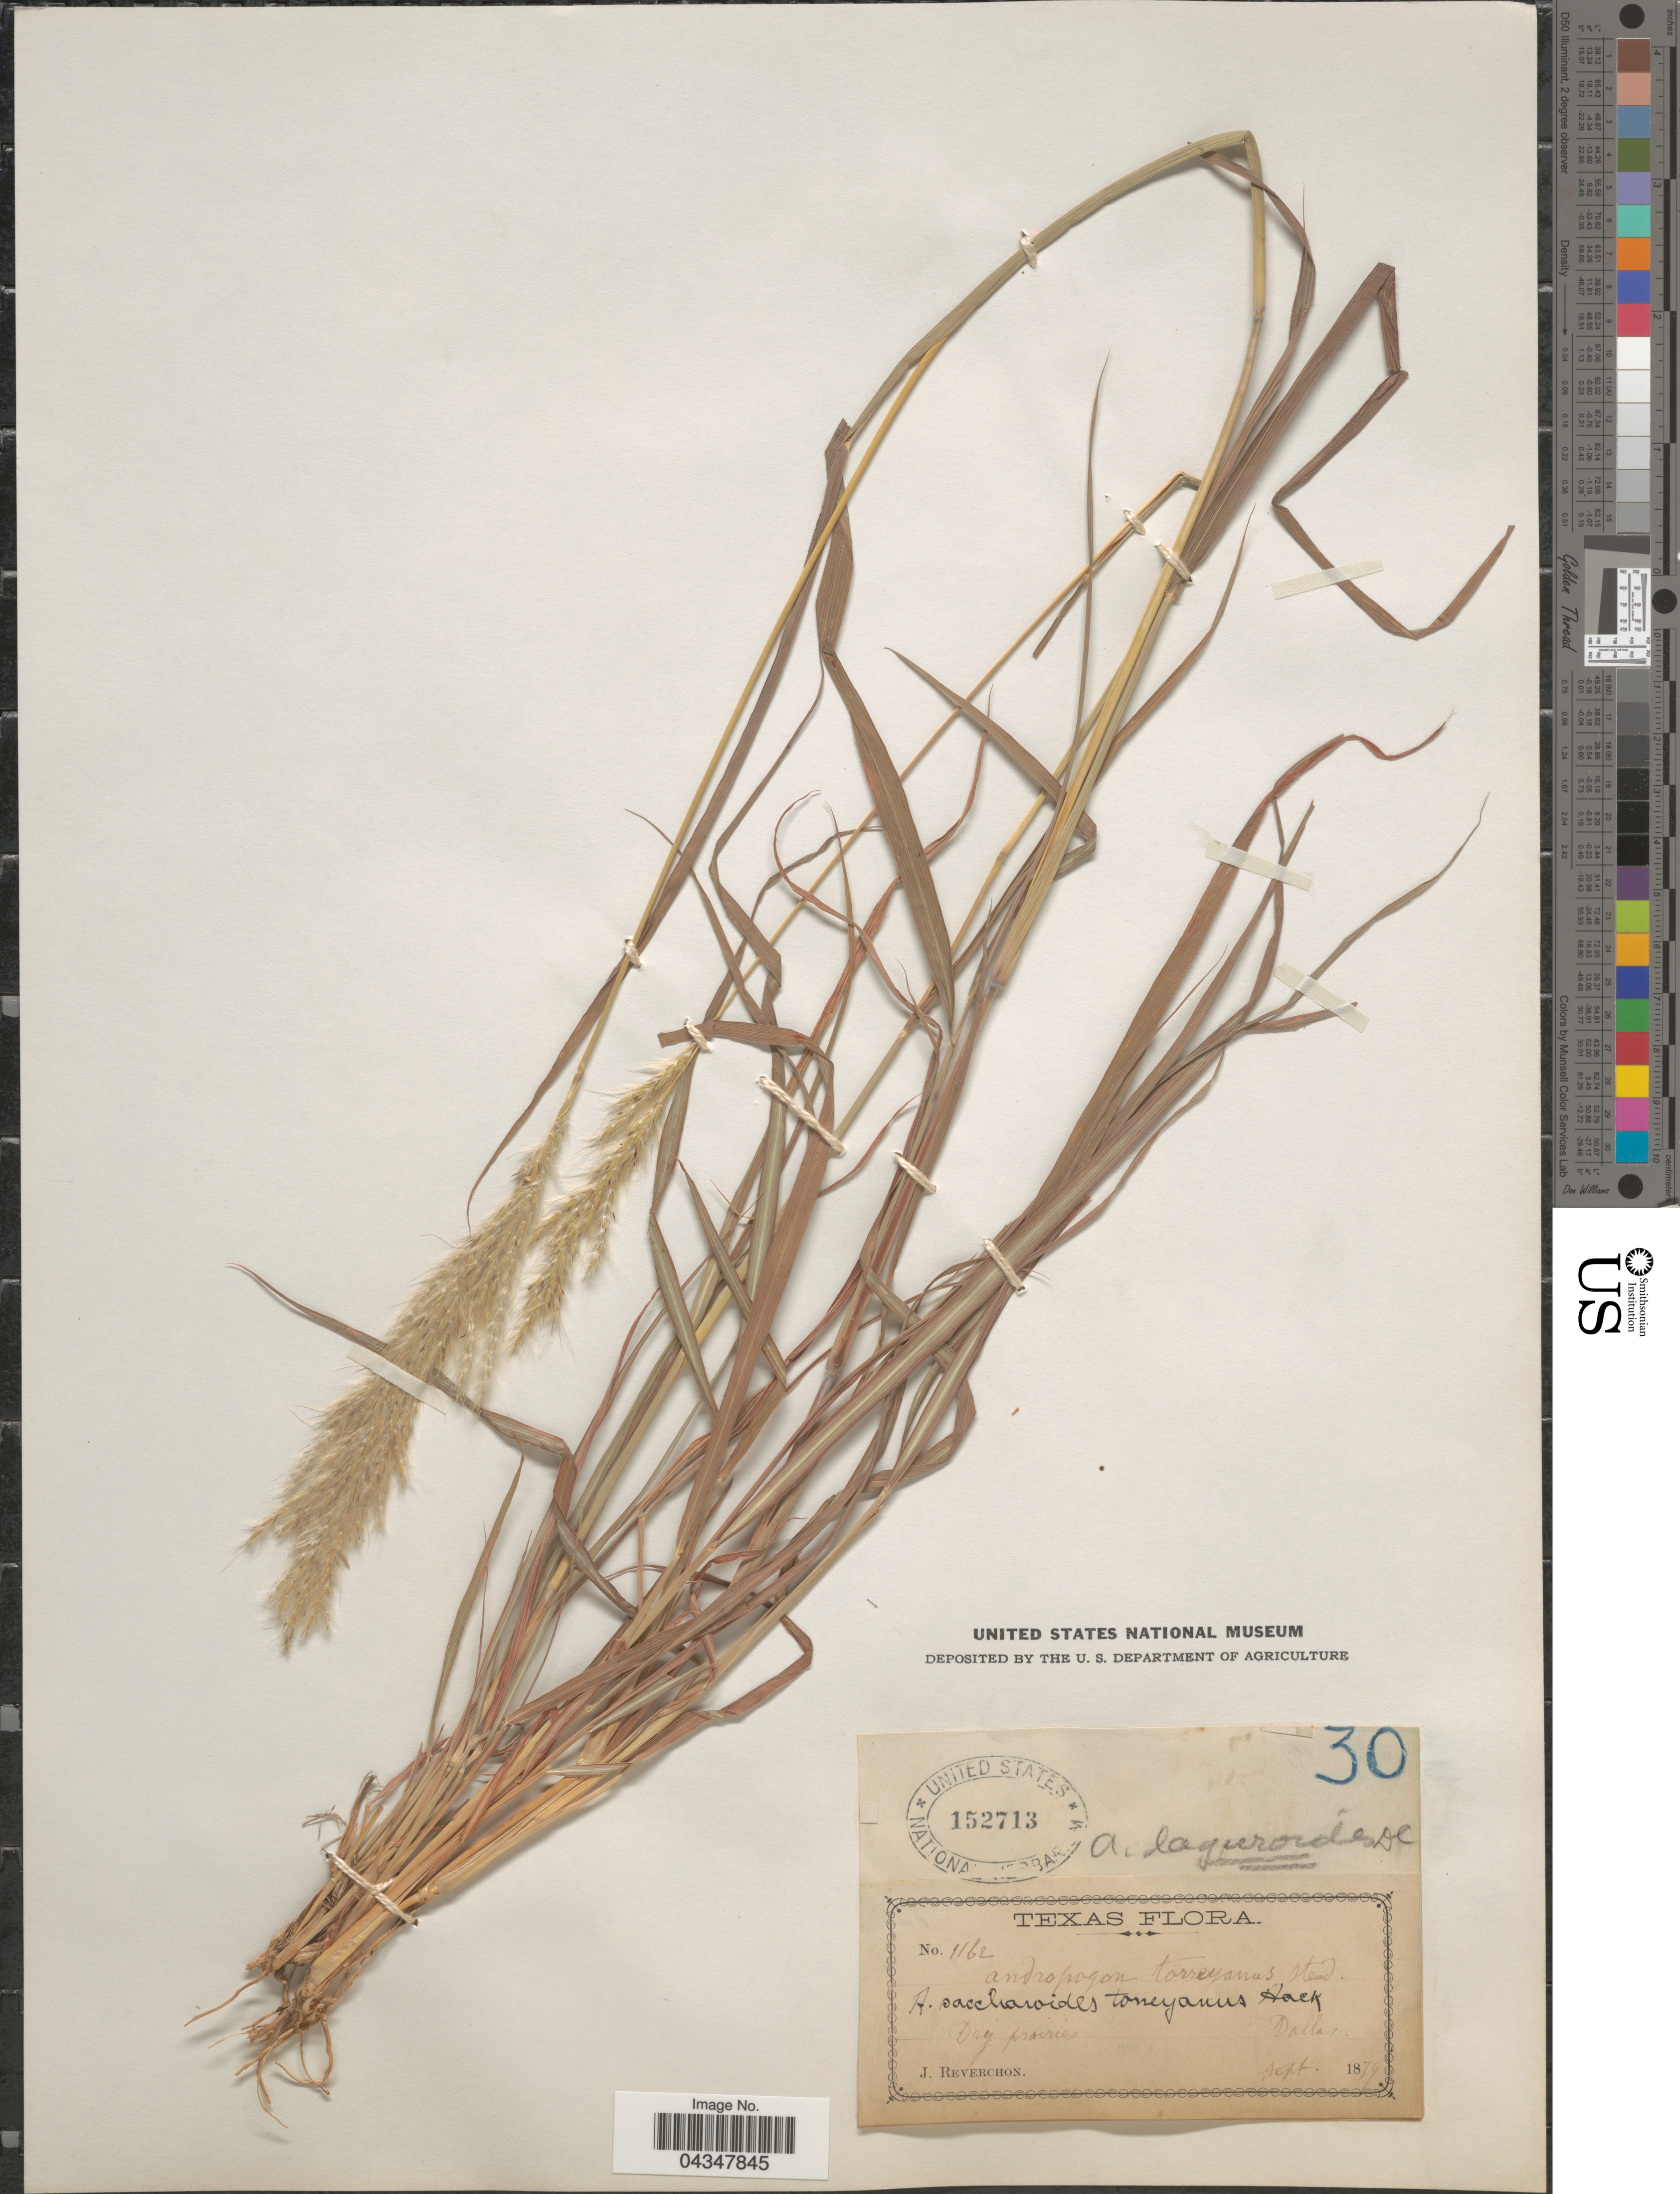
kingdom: Plantae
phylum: Tracheophyta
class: Liliopsida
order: Poales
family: Poaceae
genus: Bothriochloa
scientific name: Bothriochloa saccharoides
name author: (Sw.) Rydb.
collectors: J. Reverchon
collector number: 1162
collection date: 1879-09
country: United States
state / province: Texas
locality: Dallas.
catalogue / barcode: US 152713